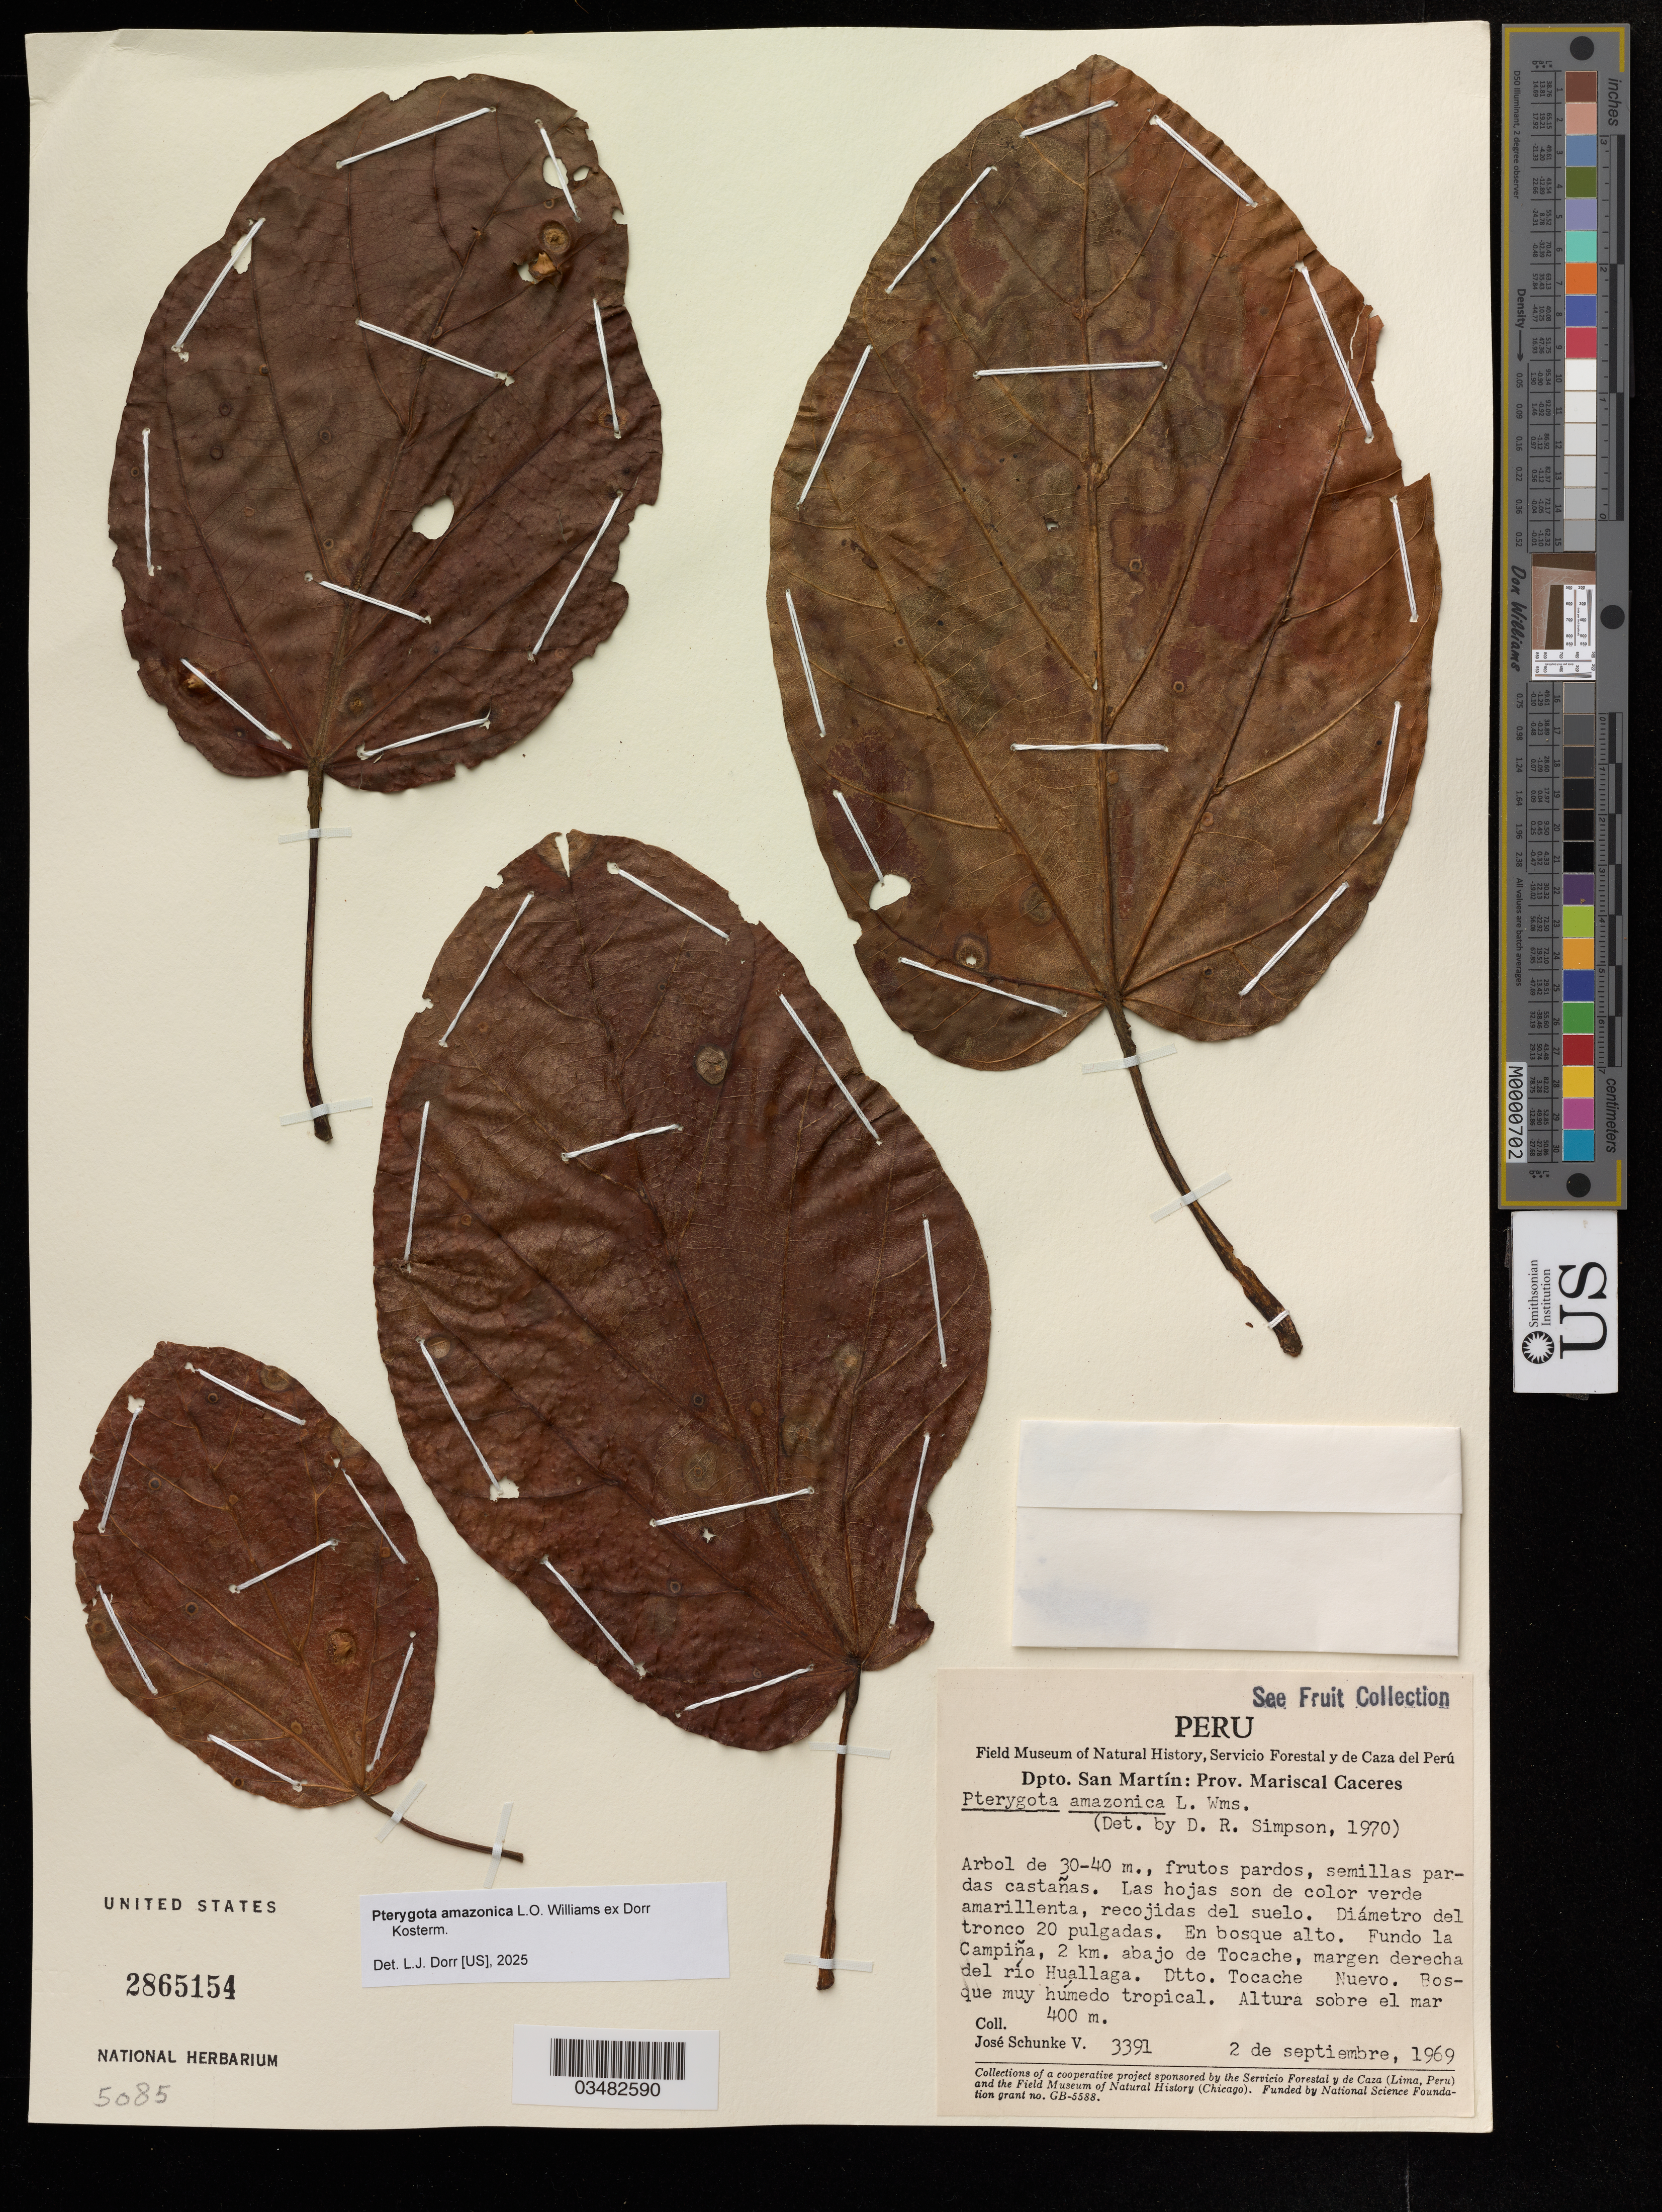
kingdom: Plantae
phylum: Tracheophyta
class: Magnoliopsida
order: Malvales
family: Malvaceae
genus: Pterygota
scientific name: Pterygota amazonica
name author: L.O. Williams ex Dorr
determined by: Dorr, Laurence J., Curator (BOT), Smithsonian Institution - National Museum of Natural History (UNITED STATES)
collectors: J. Schunke Vigo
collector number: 3391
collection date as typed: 02 Sep 1969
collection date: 1969-09-02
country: Peru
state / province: San Martín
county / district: Mariscal Cáceres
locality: Fundo la campina, 2 km. abajo de Tocache, margen derecha del rio Huallaga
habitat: bosque alto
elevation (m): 400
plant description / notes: SEE FRUIT COLLECTION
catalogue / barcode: US 2865154